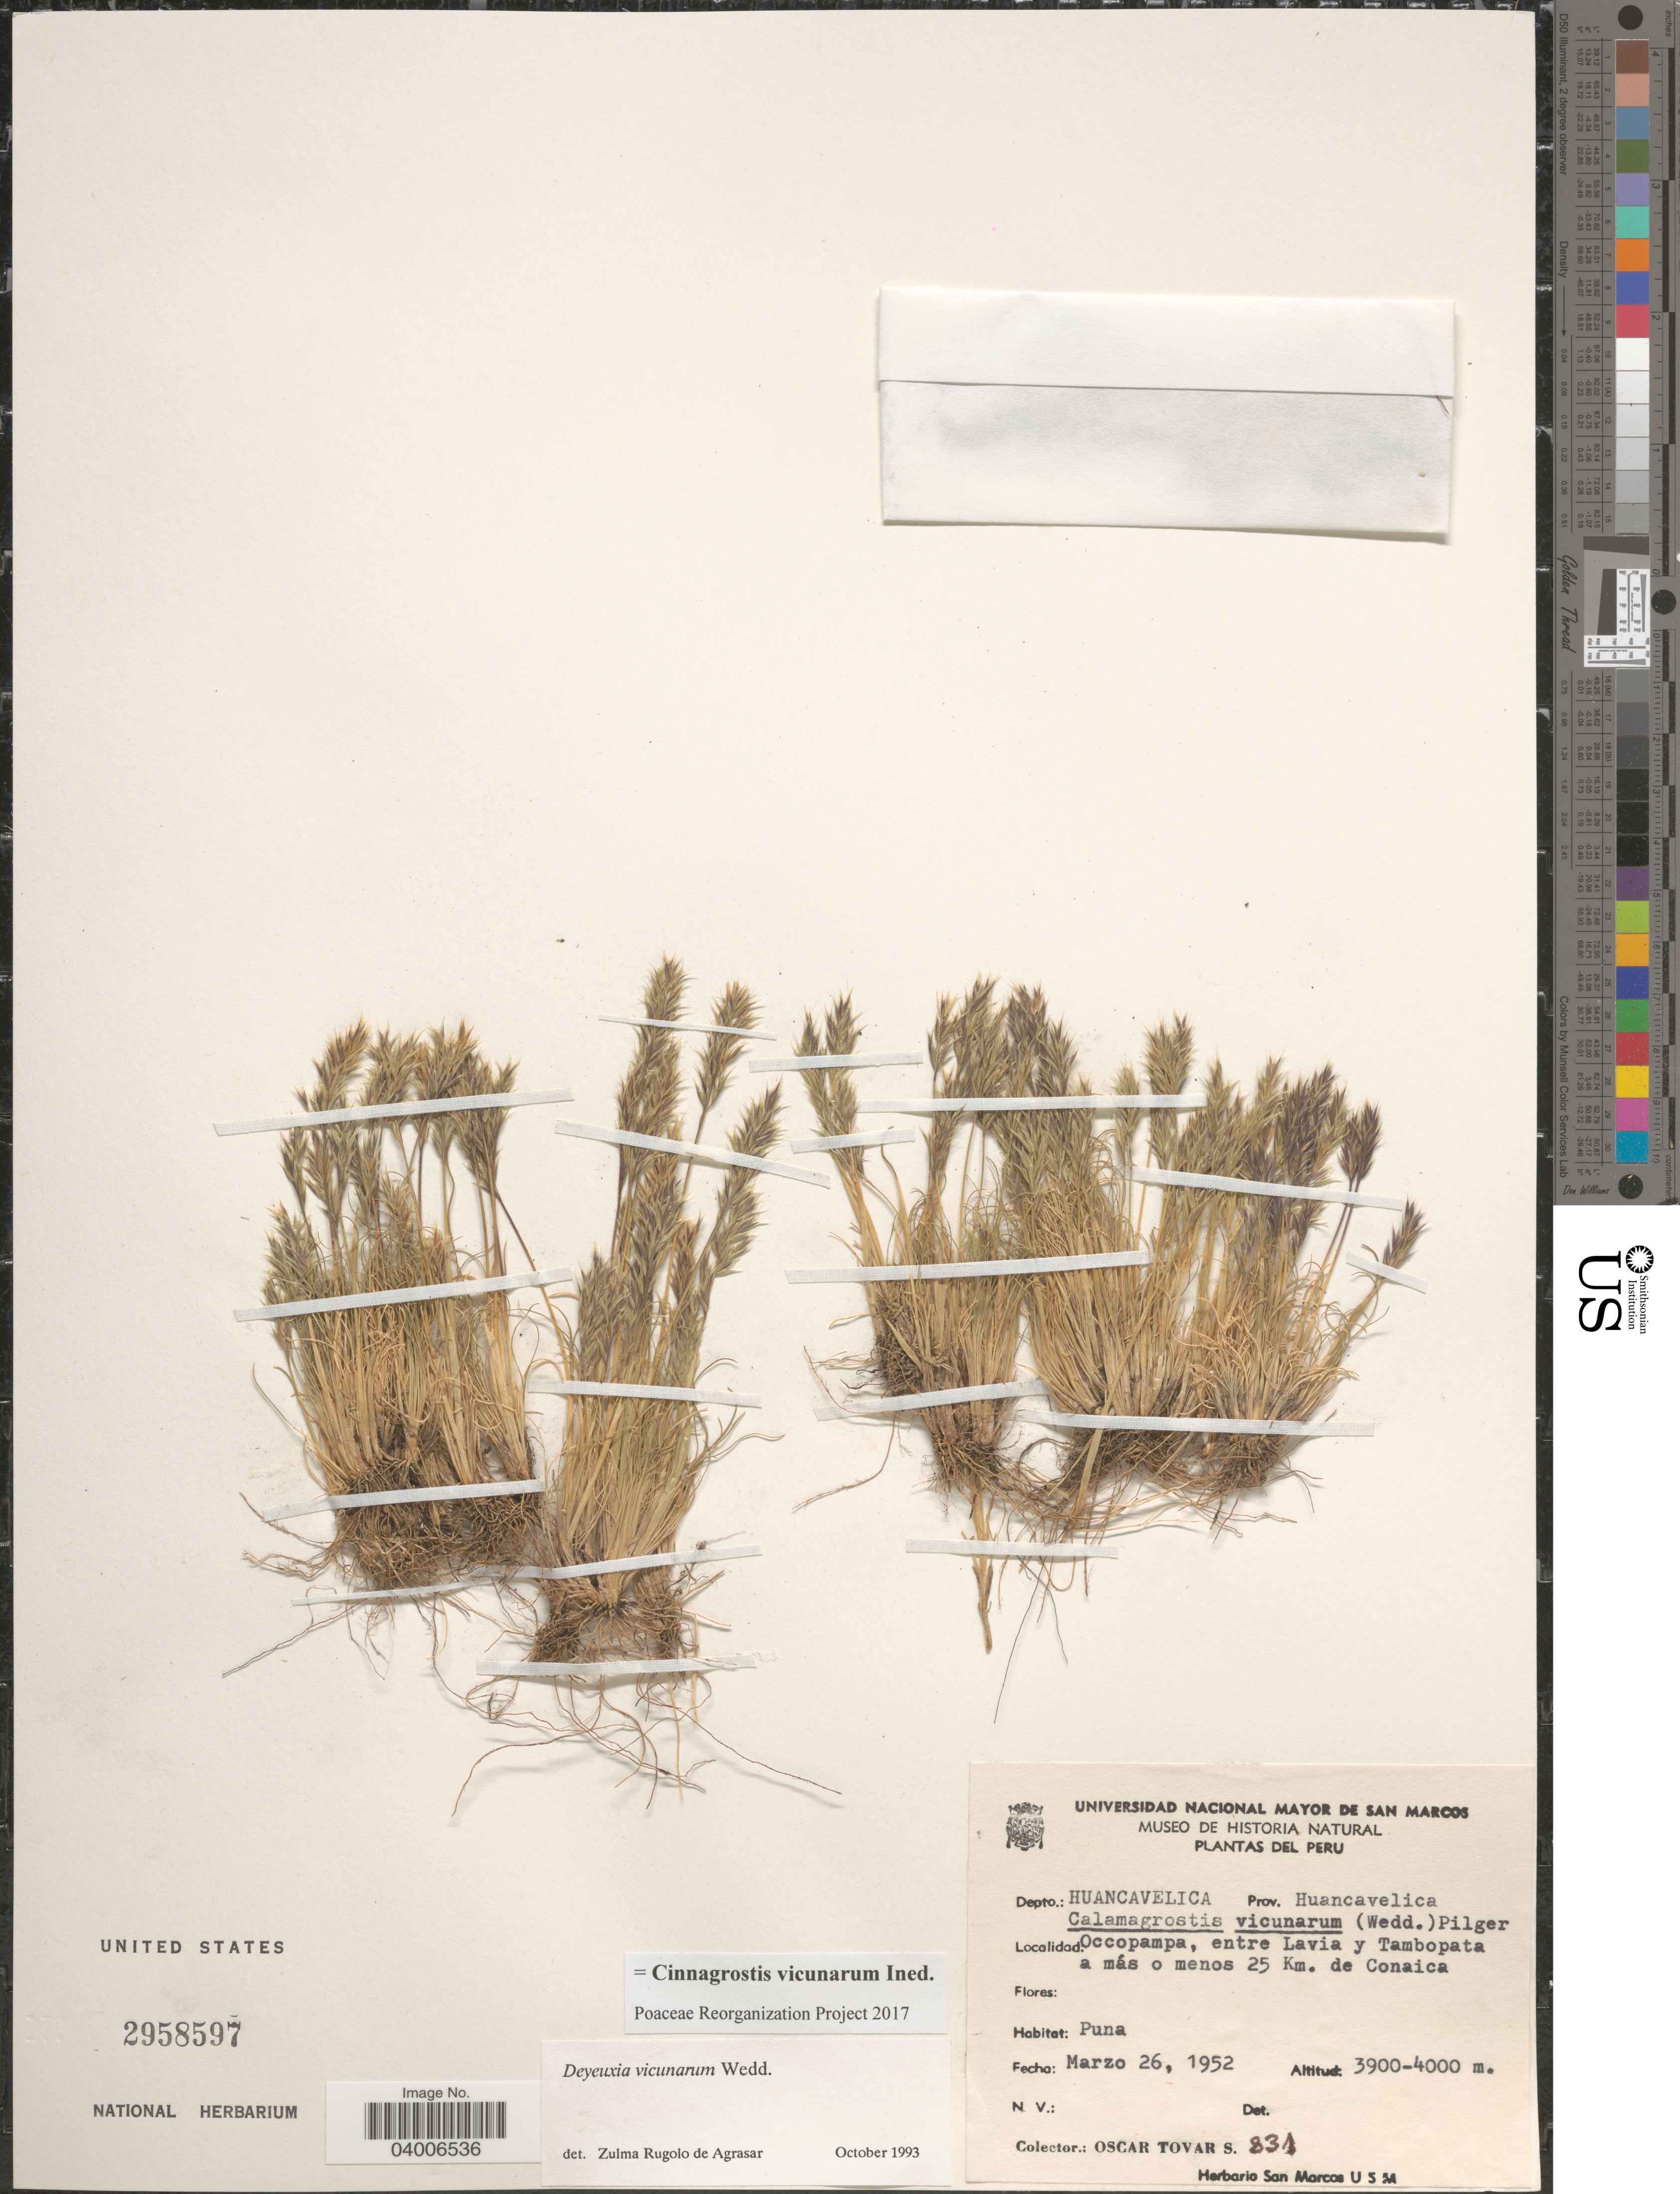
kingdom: Plantae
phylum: Tracheophyta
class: Liliopsida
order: Poales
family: Poaceae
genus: Cinnagrostis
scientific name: Cinnagrostis vicunarum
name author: (Wedd.) P.M. Peterson et al.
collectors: Ó. Tovar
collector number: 831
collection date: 1952-03-26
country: Peru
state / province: Huancavelica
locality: Depto.: Huancavelica. occopampa, entre Lavia y Tambopata a más o menos 25 Km. de Conaica. Puna.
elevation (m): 3900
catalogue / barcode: US 2958597